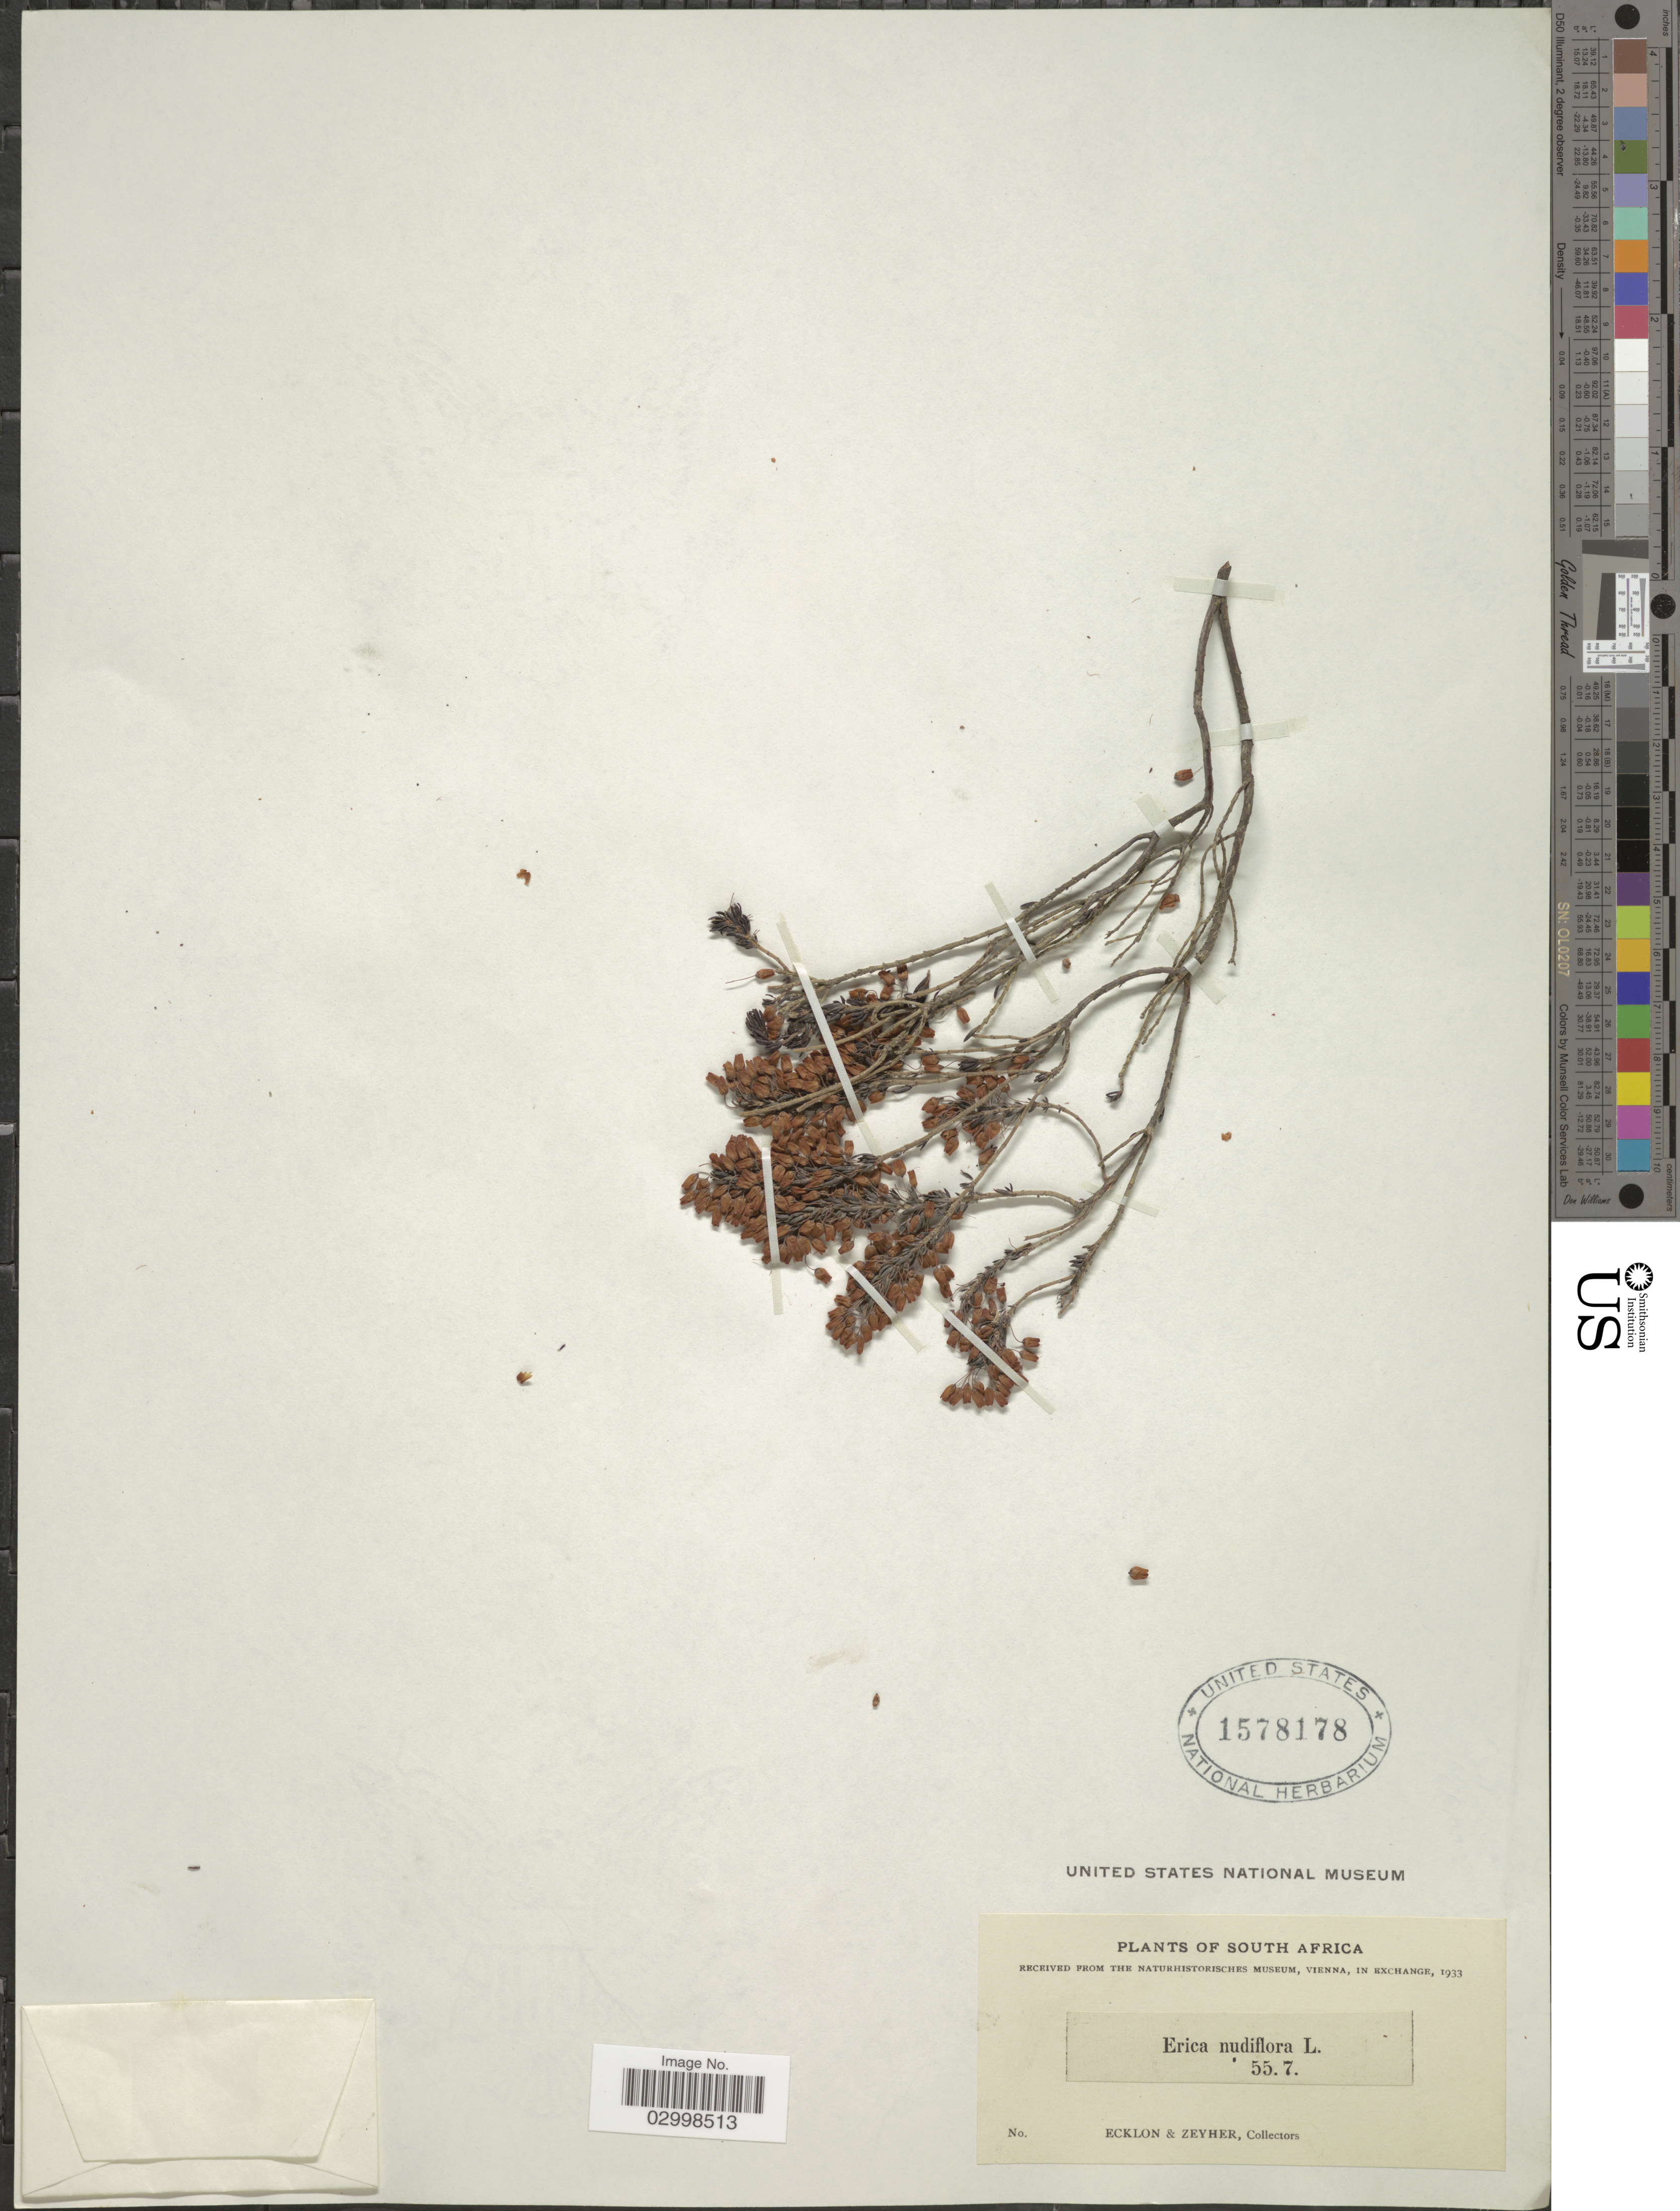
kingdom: Plantae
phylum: Tracheophyta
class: Magnoliopsida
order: Ericales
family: Ericaceae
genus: Erica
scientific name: Erica nudiflora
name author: L.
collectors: -. Ecklon & -. Zeyher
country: South Africa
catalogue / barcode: US 1578178